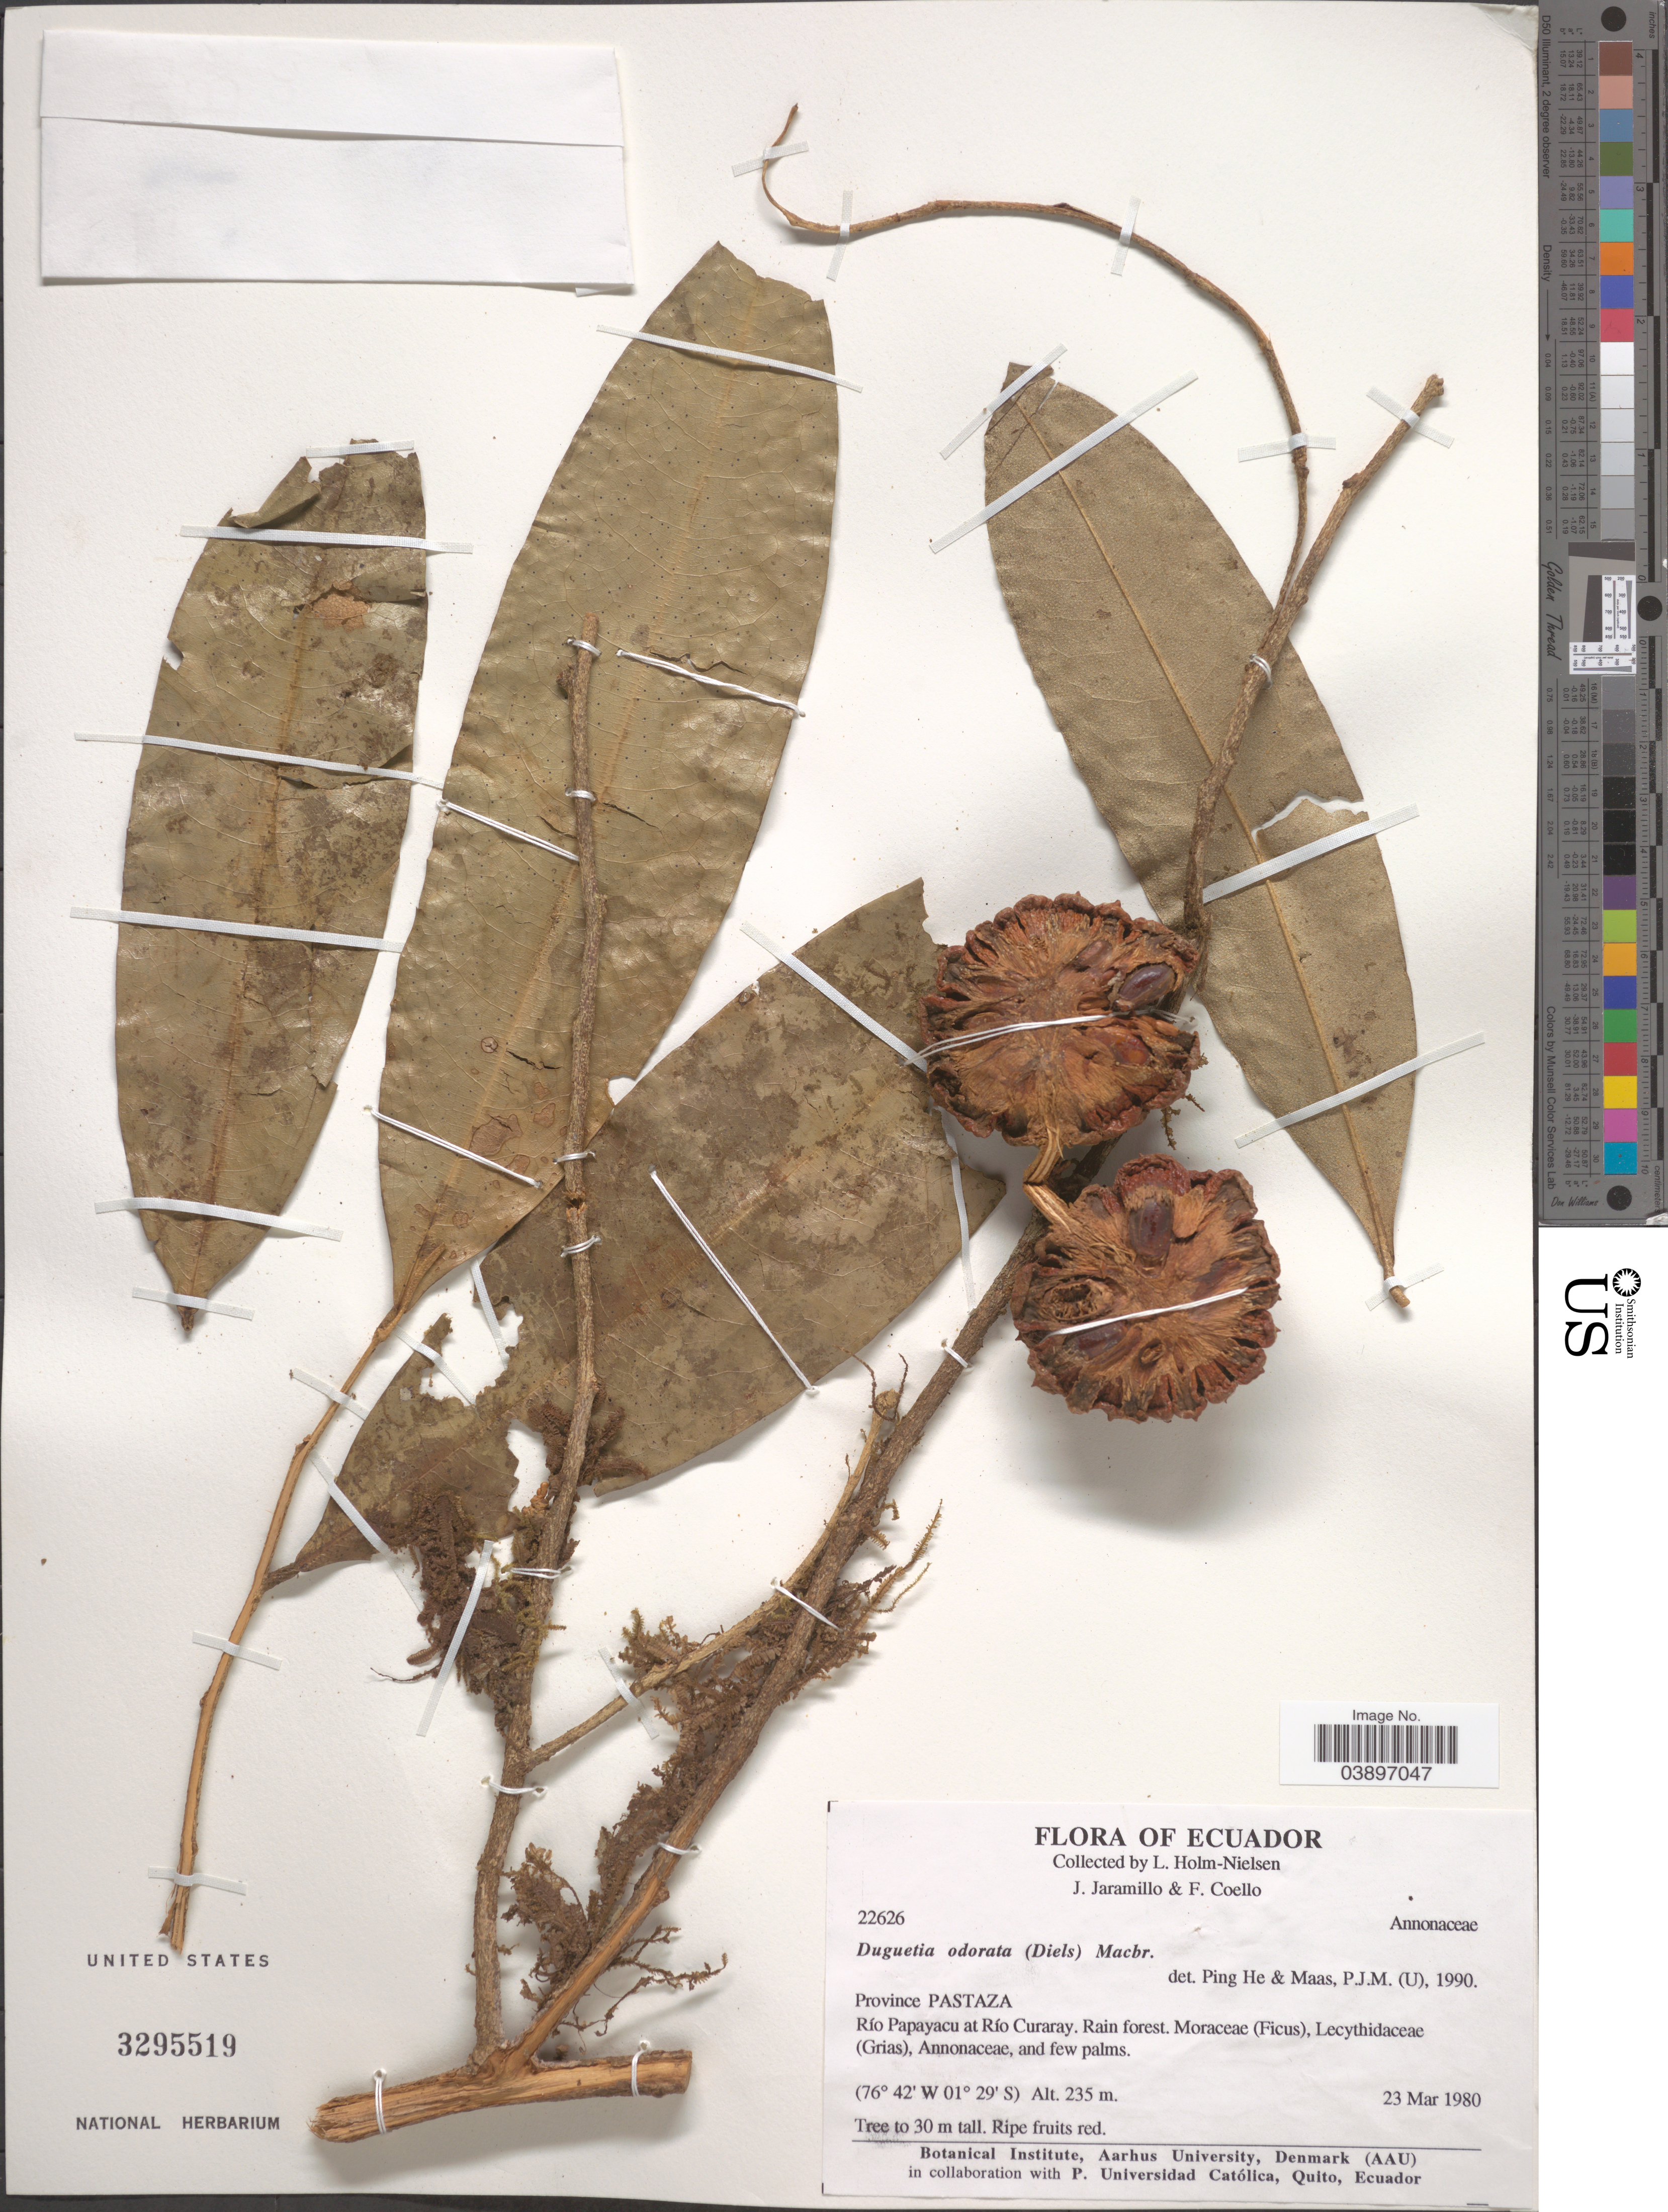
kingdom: Plantae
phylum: Tracheophyta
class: Magnoliopsida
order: Magnoliales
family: Annonaceae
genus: Duguetia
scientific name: Duguetia odorata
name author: (Diels) J.F. Macbr.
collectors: L. Holm-Nielsen, J. Jaramillo & F. Coello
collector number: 22626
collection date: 1980-03-23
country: Ecuador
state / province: Pastaza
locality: Río Papayacu at Río Curaray.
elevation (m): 235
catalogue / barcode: US 3295519